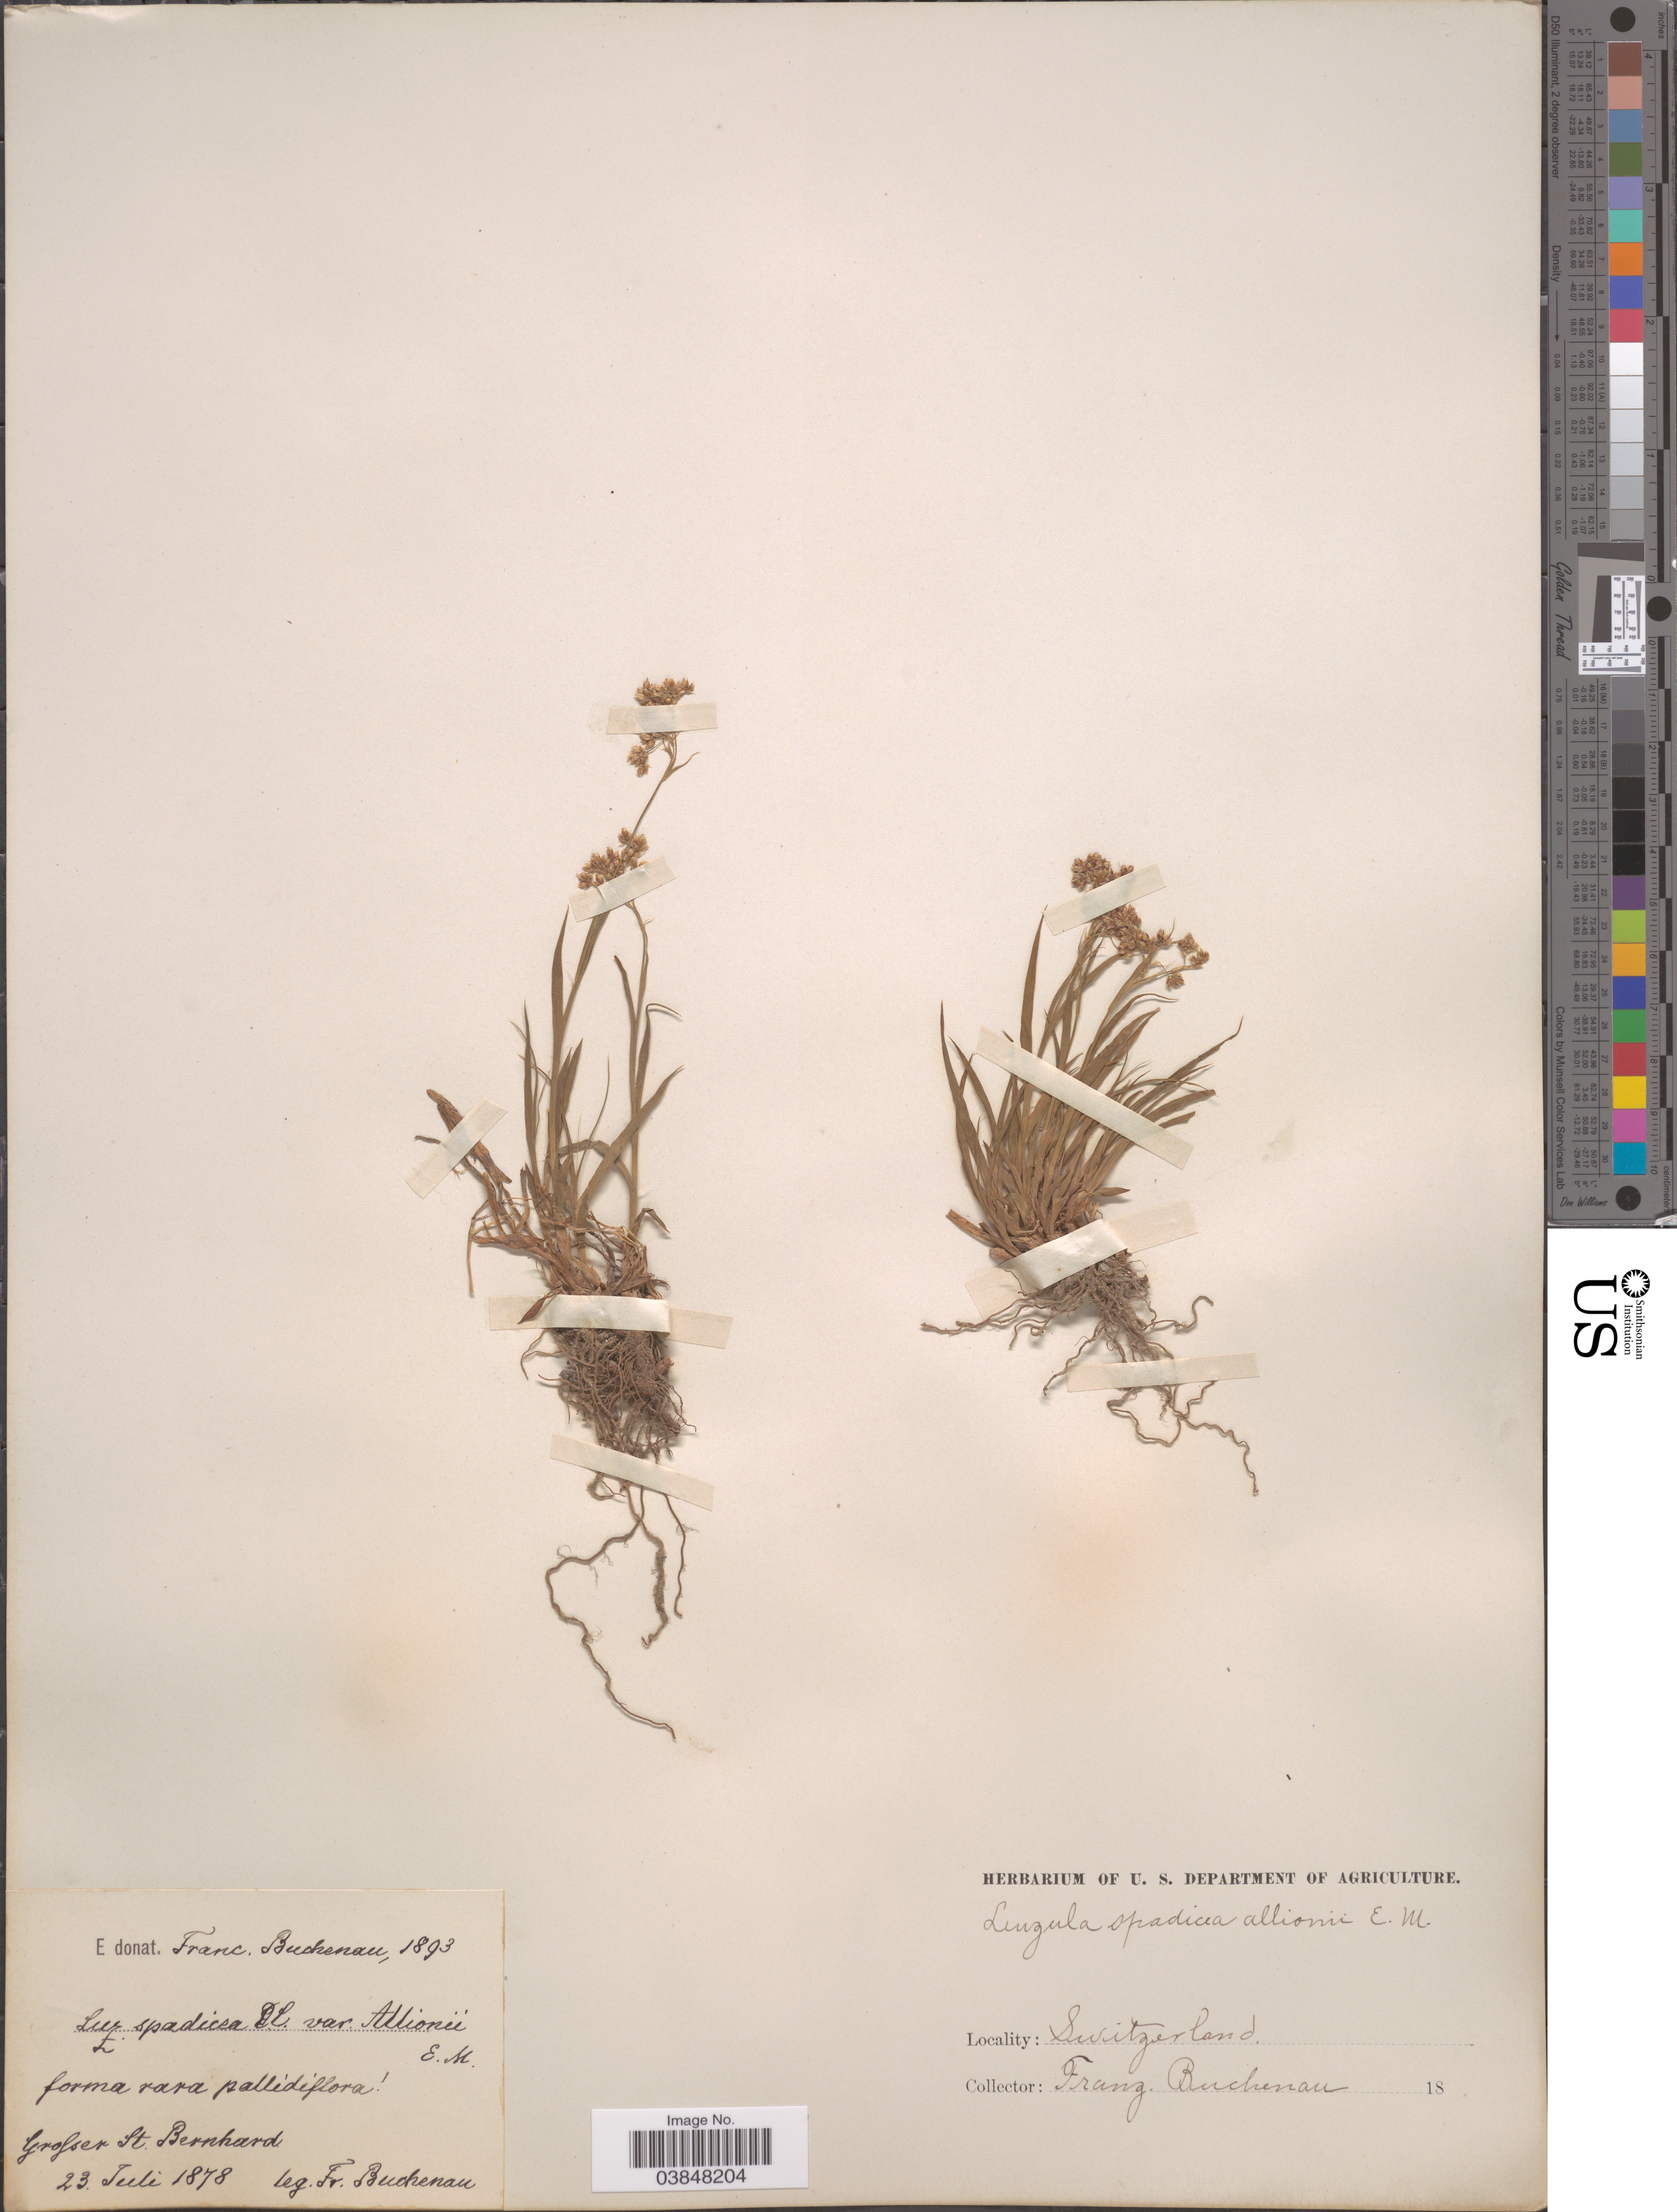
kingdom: Plantae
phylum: Tracheophyta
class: Liliopsida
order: Poales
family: Juncaceae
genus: Luzula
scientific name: Luzula spadicea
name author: DC.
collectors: F. Buchenau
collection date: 1878-07-23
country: Switzerland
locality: Grofser St. Bernhard.